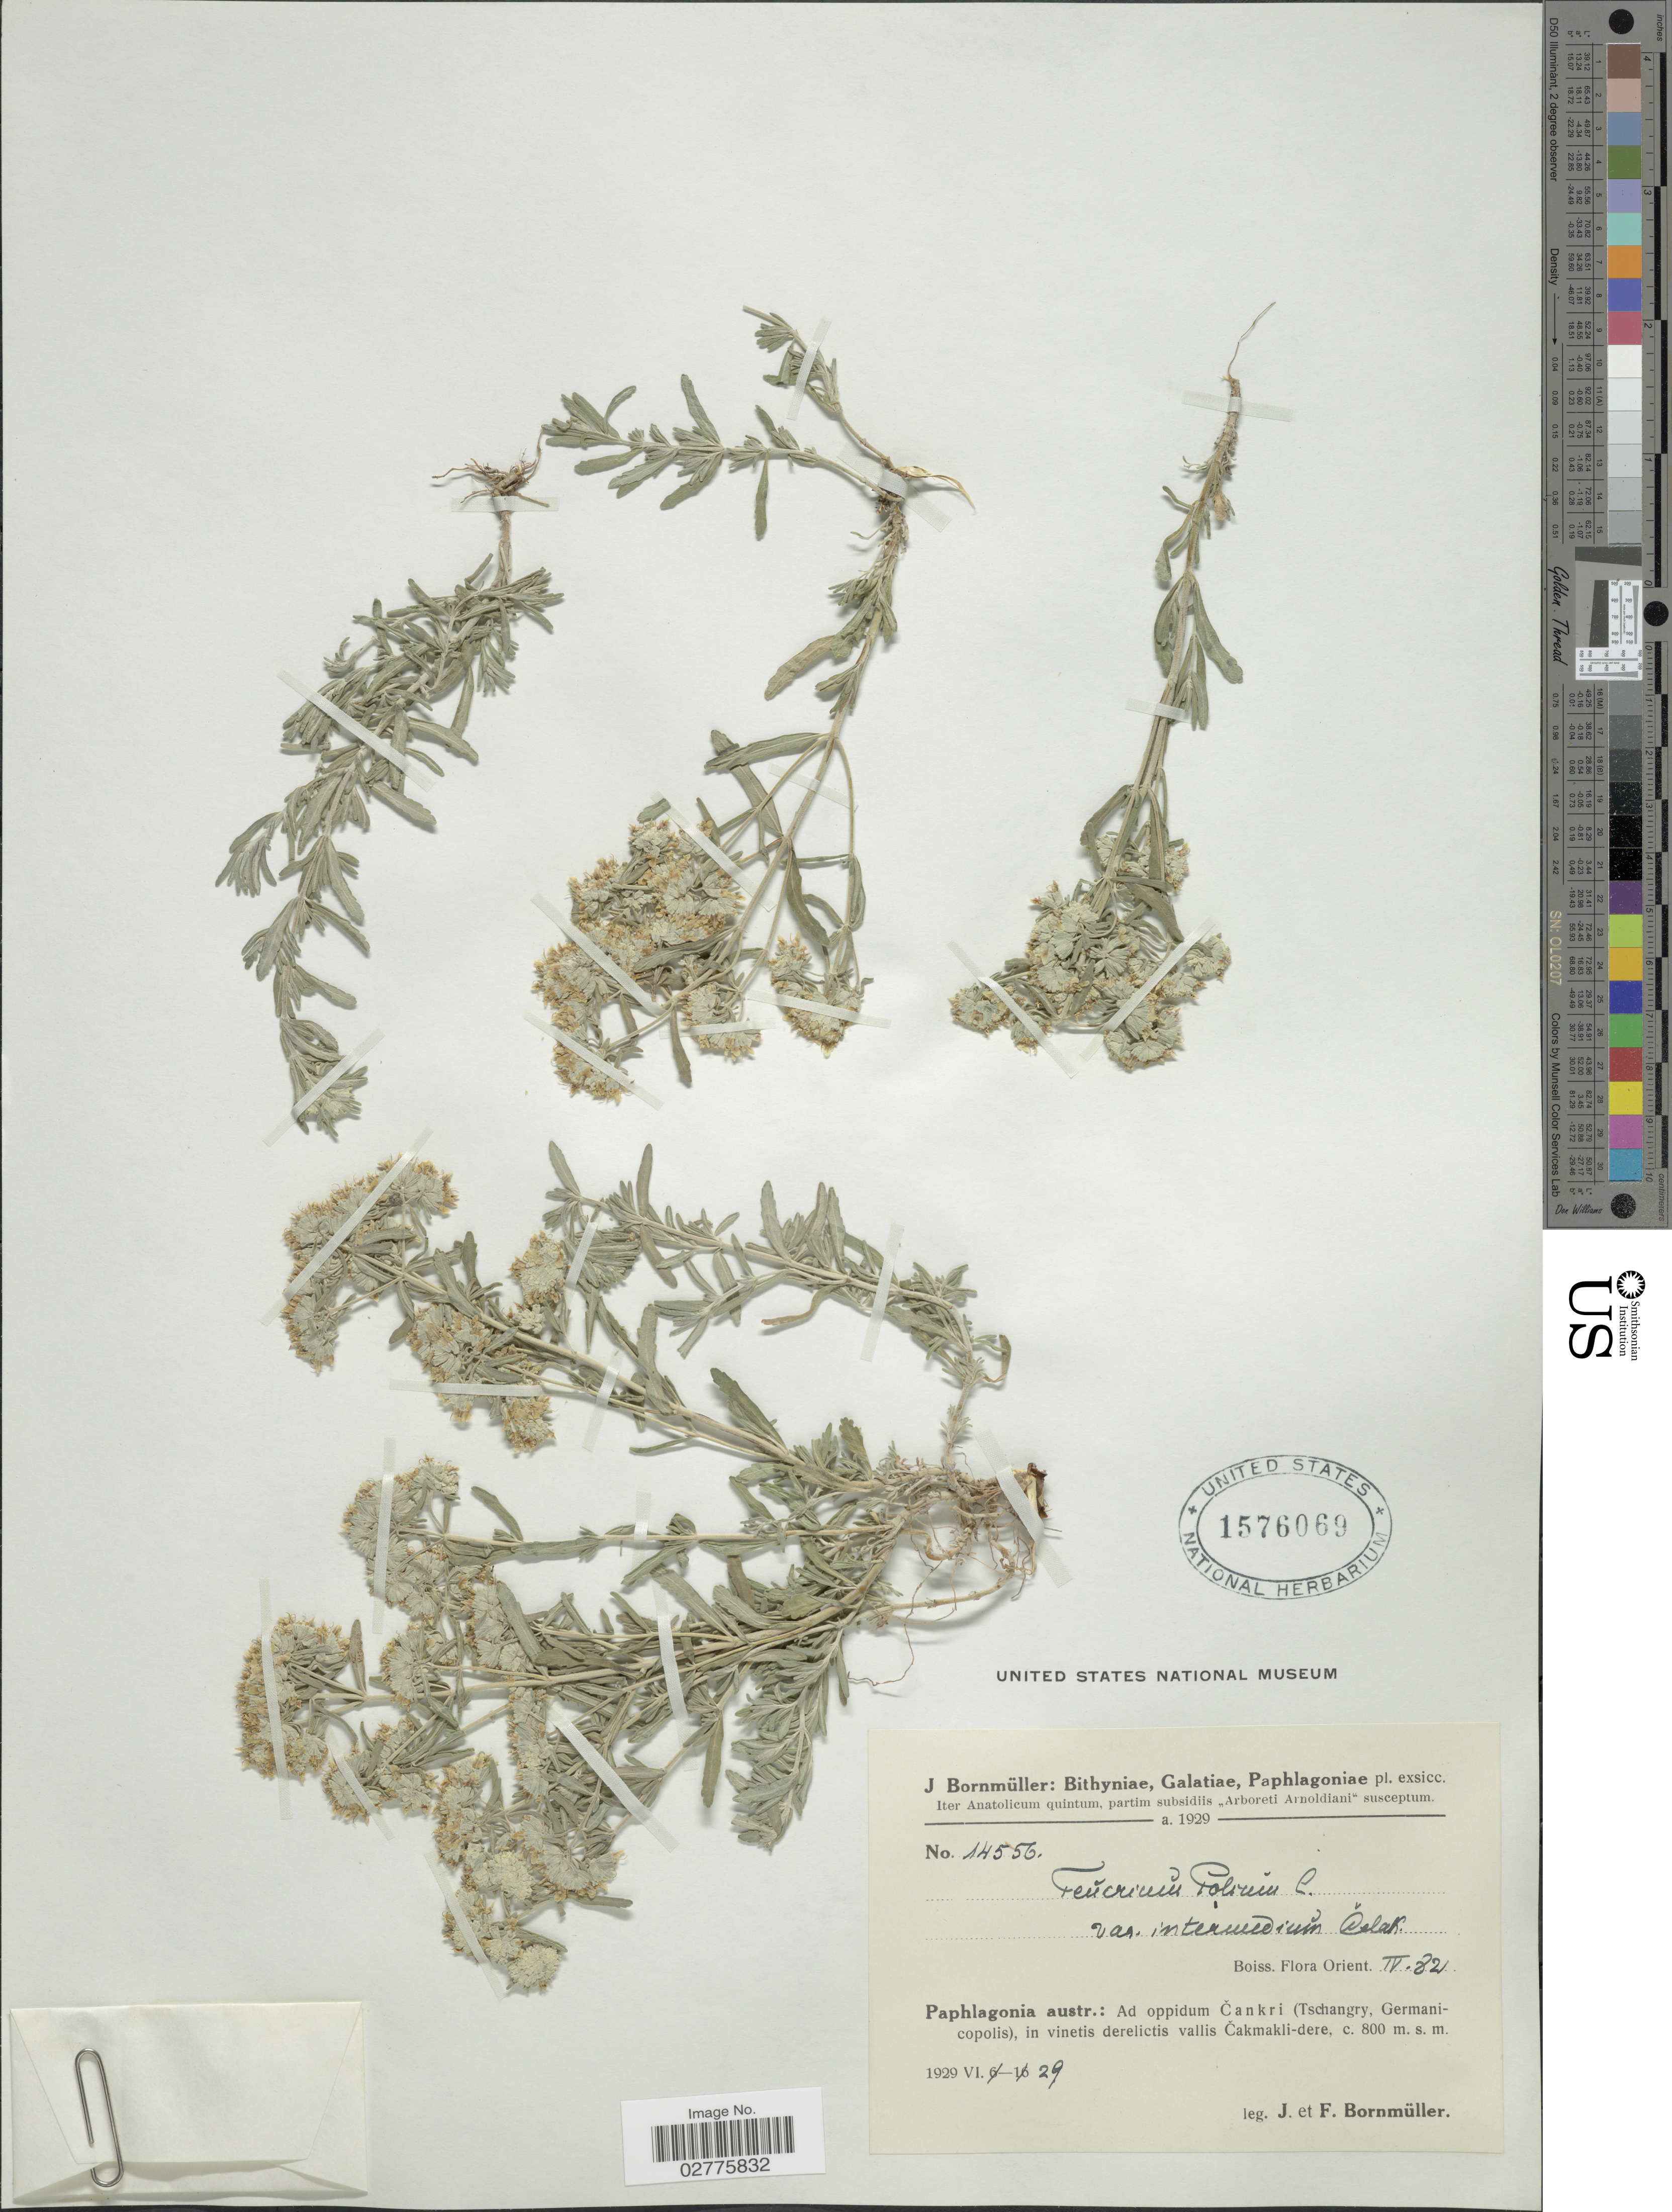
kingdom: Plantae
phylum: Tracheophyta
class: Magnoliopsida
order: Lamiales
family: Lamiaceae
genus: Teucrium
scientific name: Teucrium polium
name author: L.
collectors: J. Bornmüller & F. Bornmüller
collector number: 14556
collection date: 1929-06-29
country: Turkey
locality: Bithyniae, Galatiae, Paphlagoniae austr.: Ad oppidum Cankri (Tschangry, Germani-coolis), in vinetis derelictis vallis Cakmakli-dere.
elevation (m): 800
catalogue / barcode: US 1576069